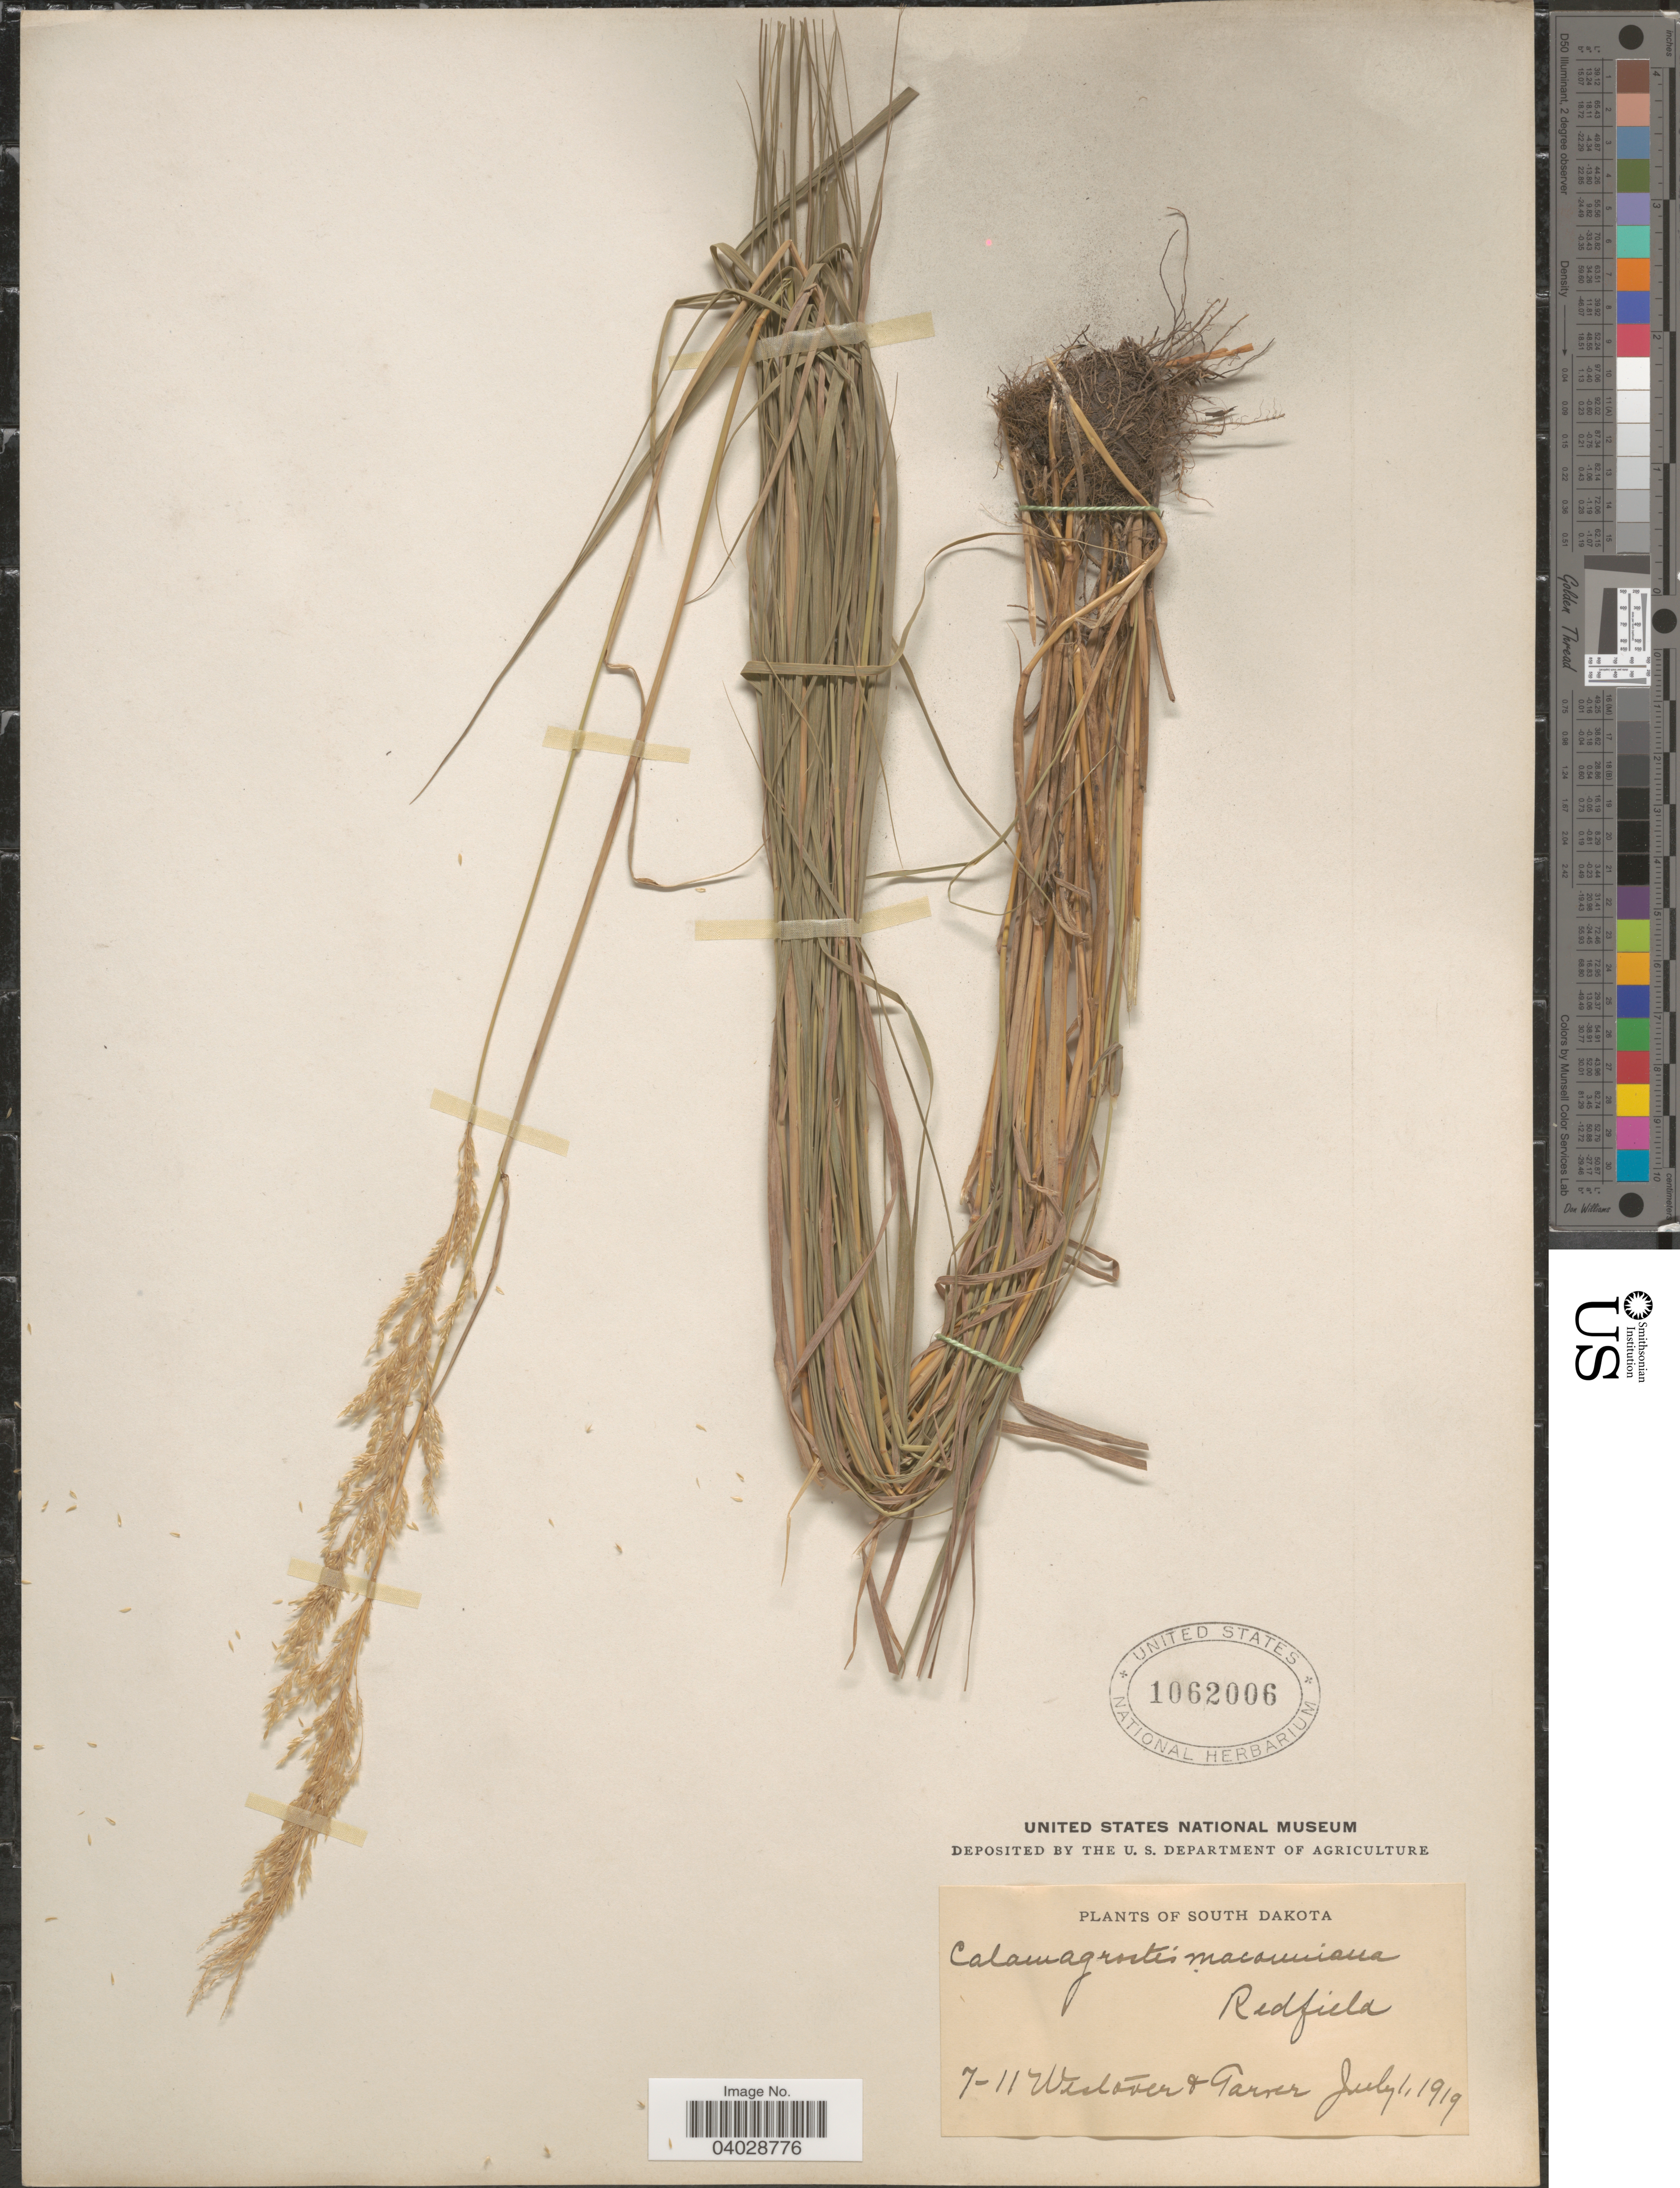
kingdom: Plantae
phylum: Tracheophyta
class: Liliopsida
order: Poales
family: Poaceae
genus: Calamagrostis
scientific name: Calamagrostis canadensis var. macouniana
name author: (Vasey) Stebbins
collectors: Westover & Garner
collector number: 7-11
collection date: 1919-07-01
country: United States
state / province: South Dakota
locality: Redfield.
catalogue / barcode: US 1062006